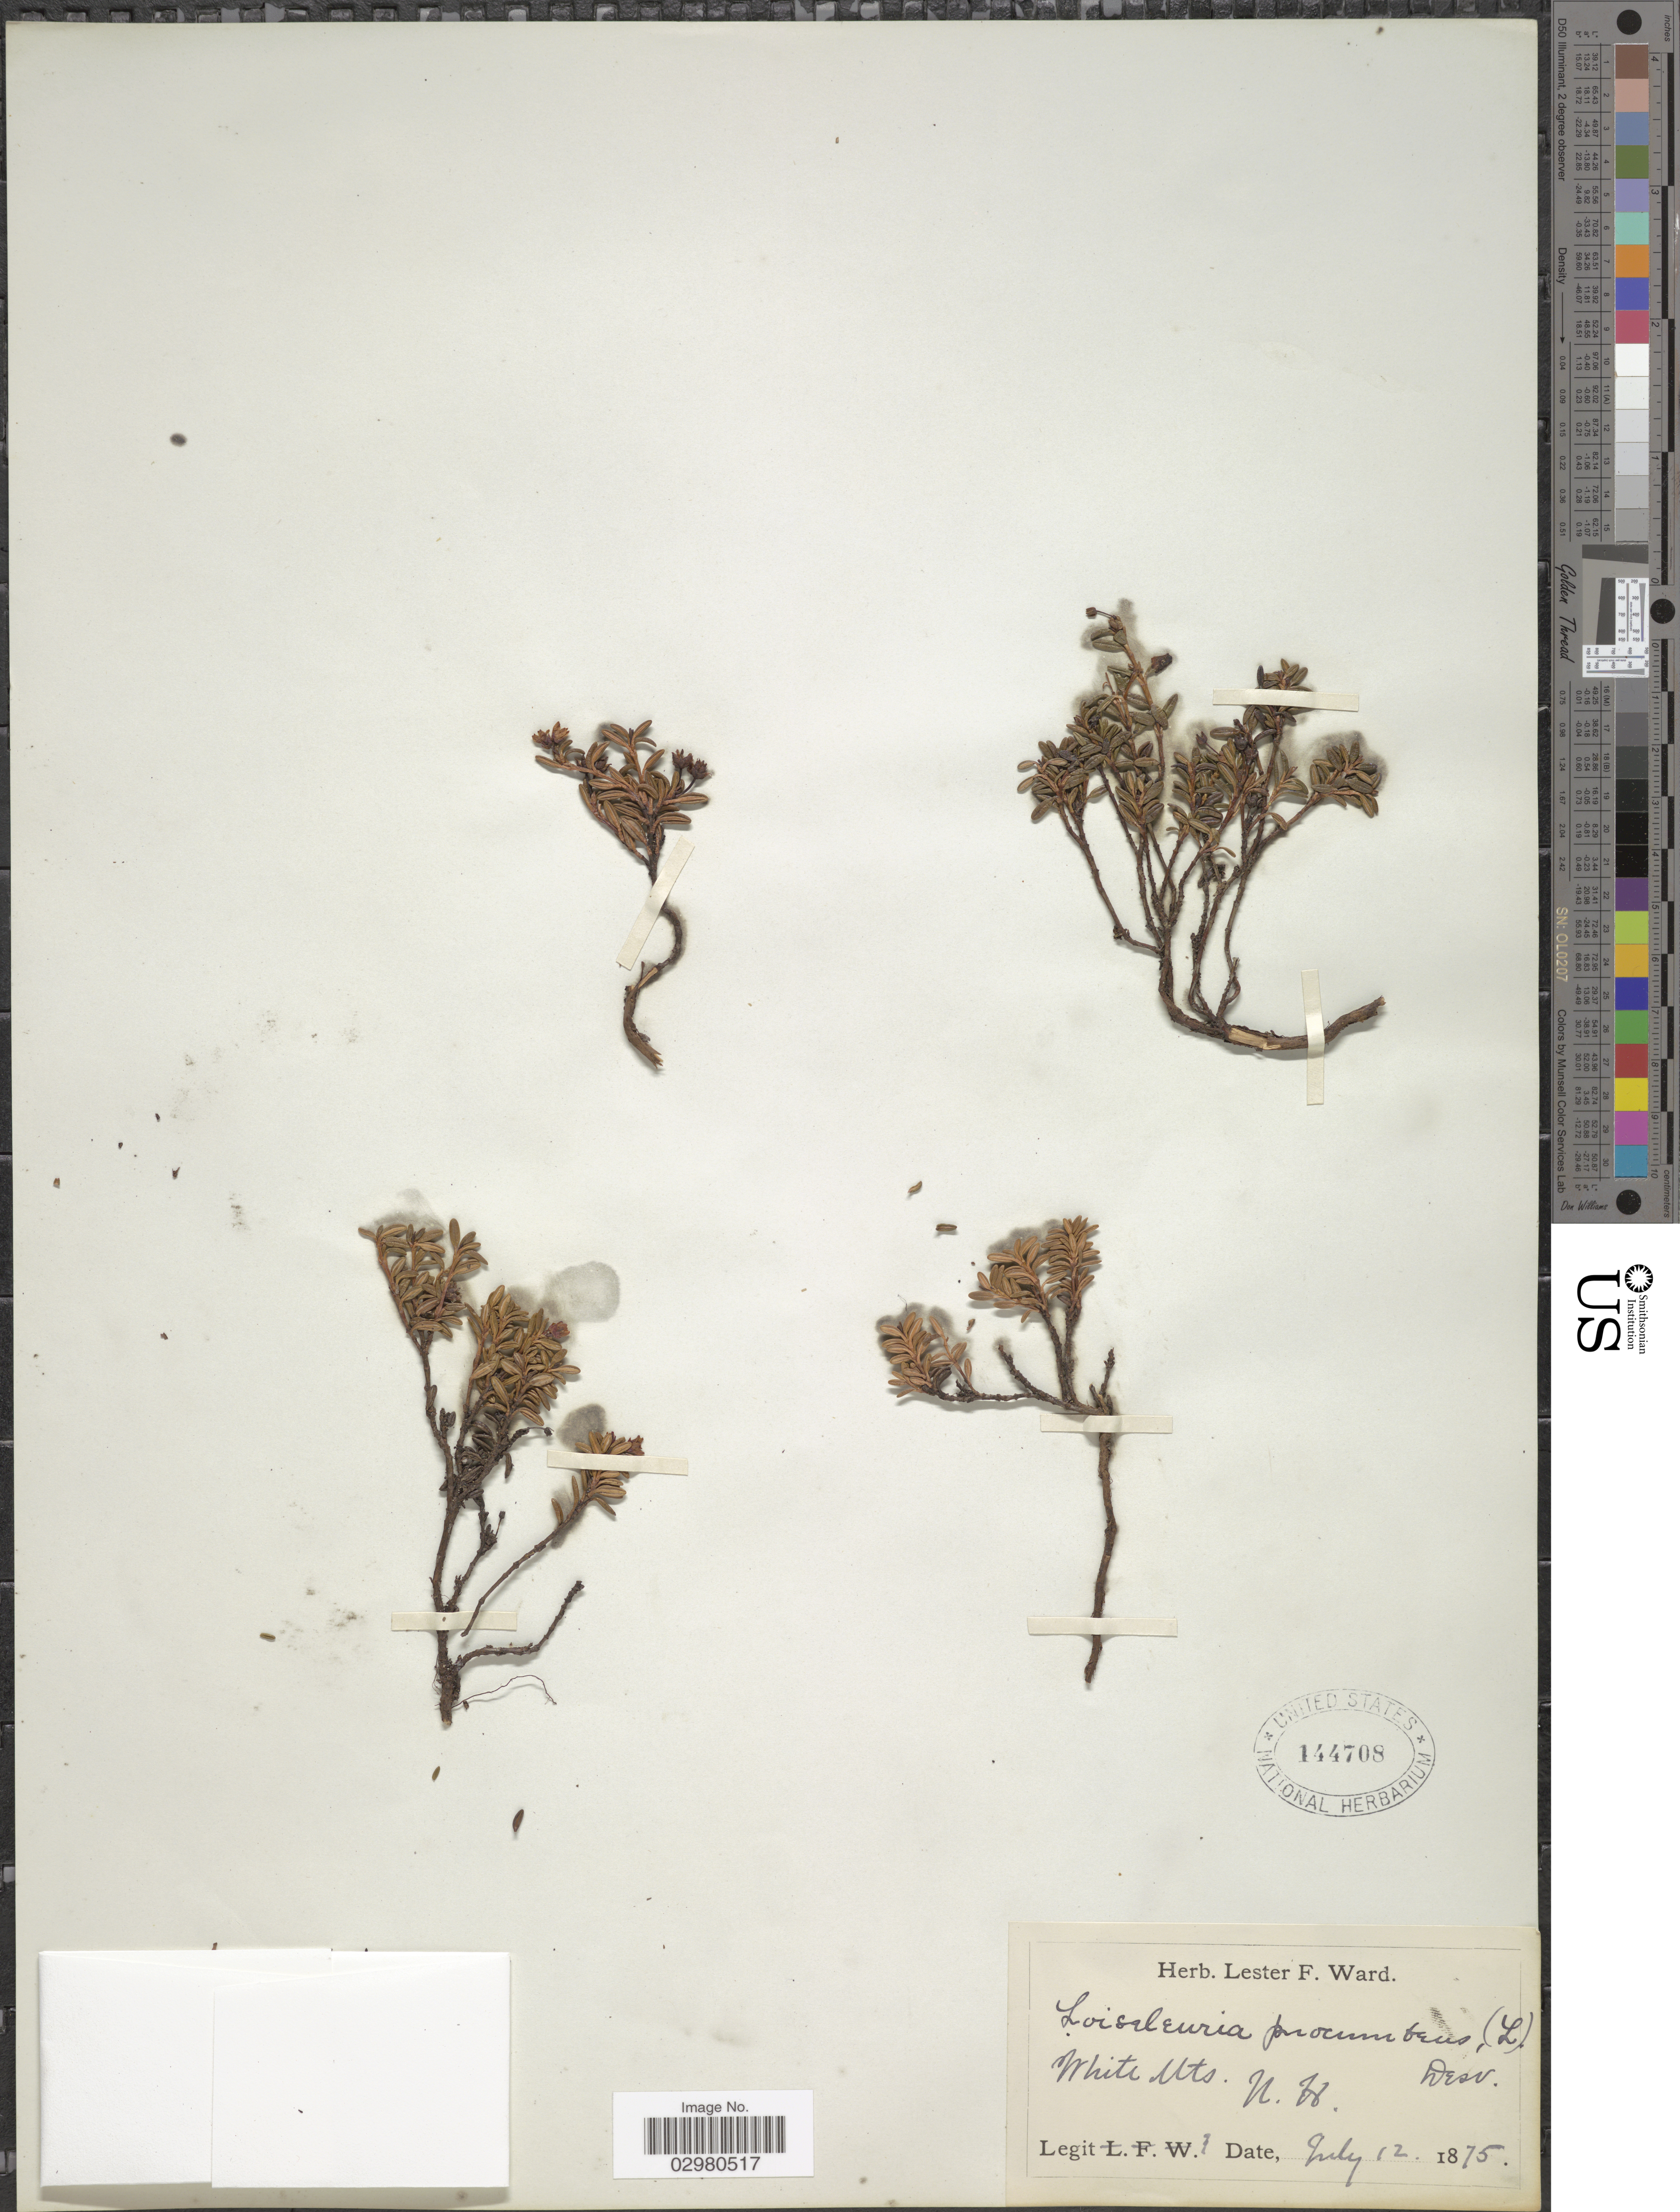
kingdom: Plantae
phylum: Tracheophyta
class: Magnoliopsida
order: Ericales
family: Ericaceae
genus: Loiseleuria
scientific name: Loiseleuria procumbens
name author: (L.) Desv.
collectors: ex herb. Lester F. Ward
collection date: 1875-07-12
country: United States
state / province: New Hampshire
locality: White Mts. N. H.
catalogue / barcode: US 144708